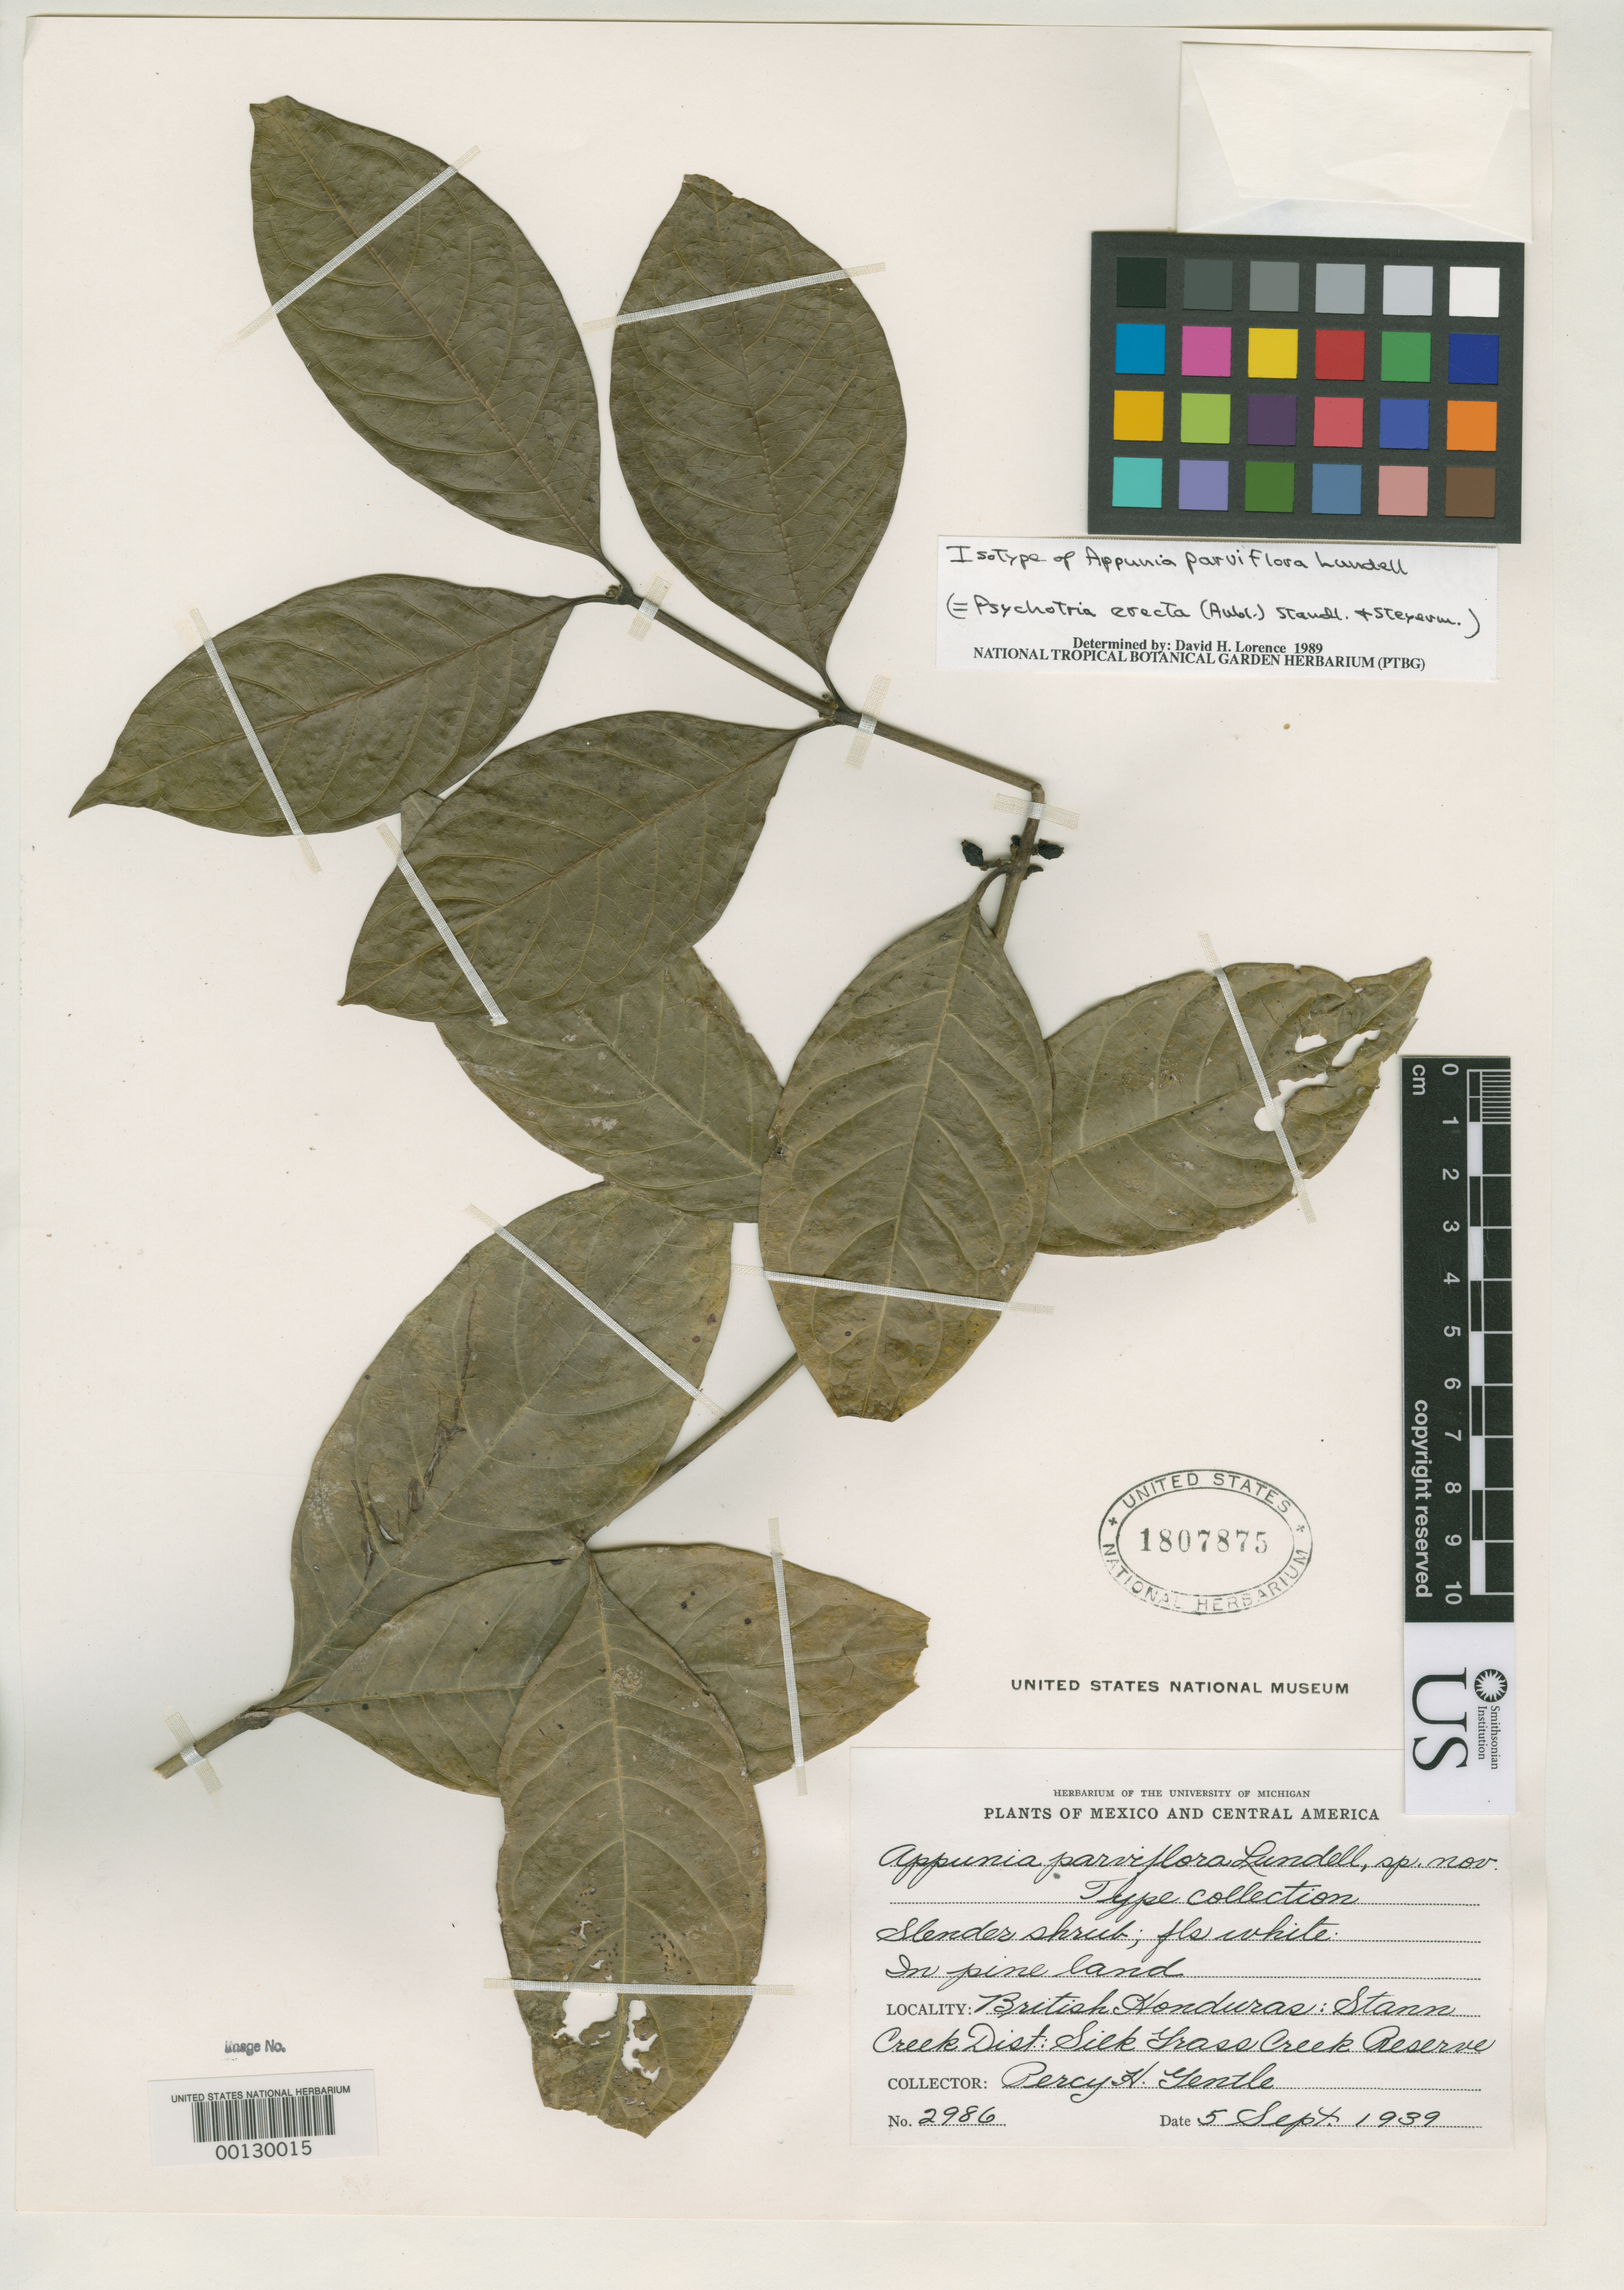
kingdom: Plantae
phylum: Tracheophyta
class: Magnoliopsida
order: Gentianales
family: Rubiaceae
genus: Appunia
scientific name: Appunia parviflora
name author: Lundell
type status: Isotype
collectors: P. H. Gentle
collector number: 2986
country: Belize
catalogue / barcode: US 1807875